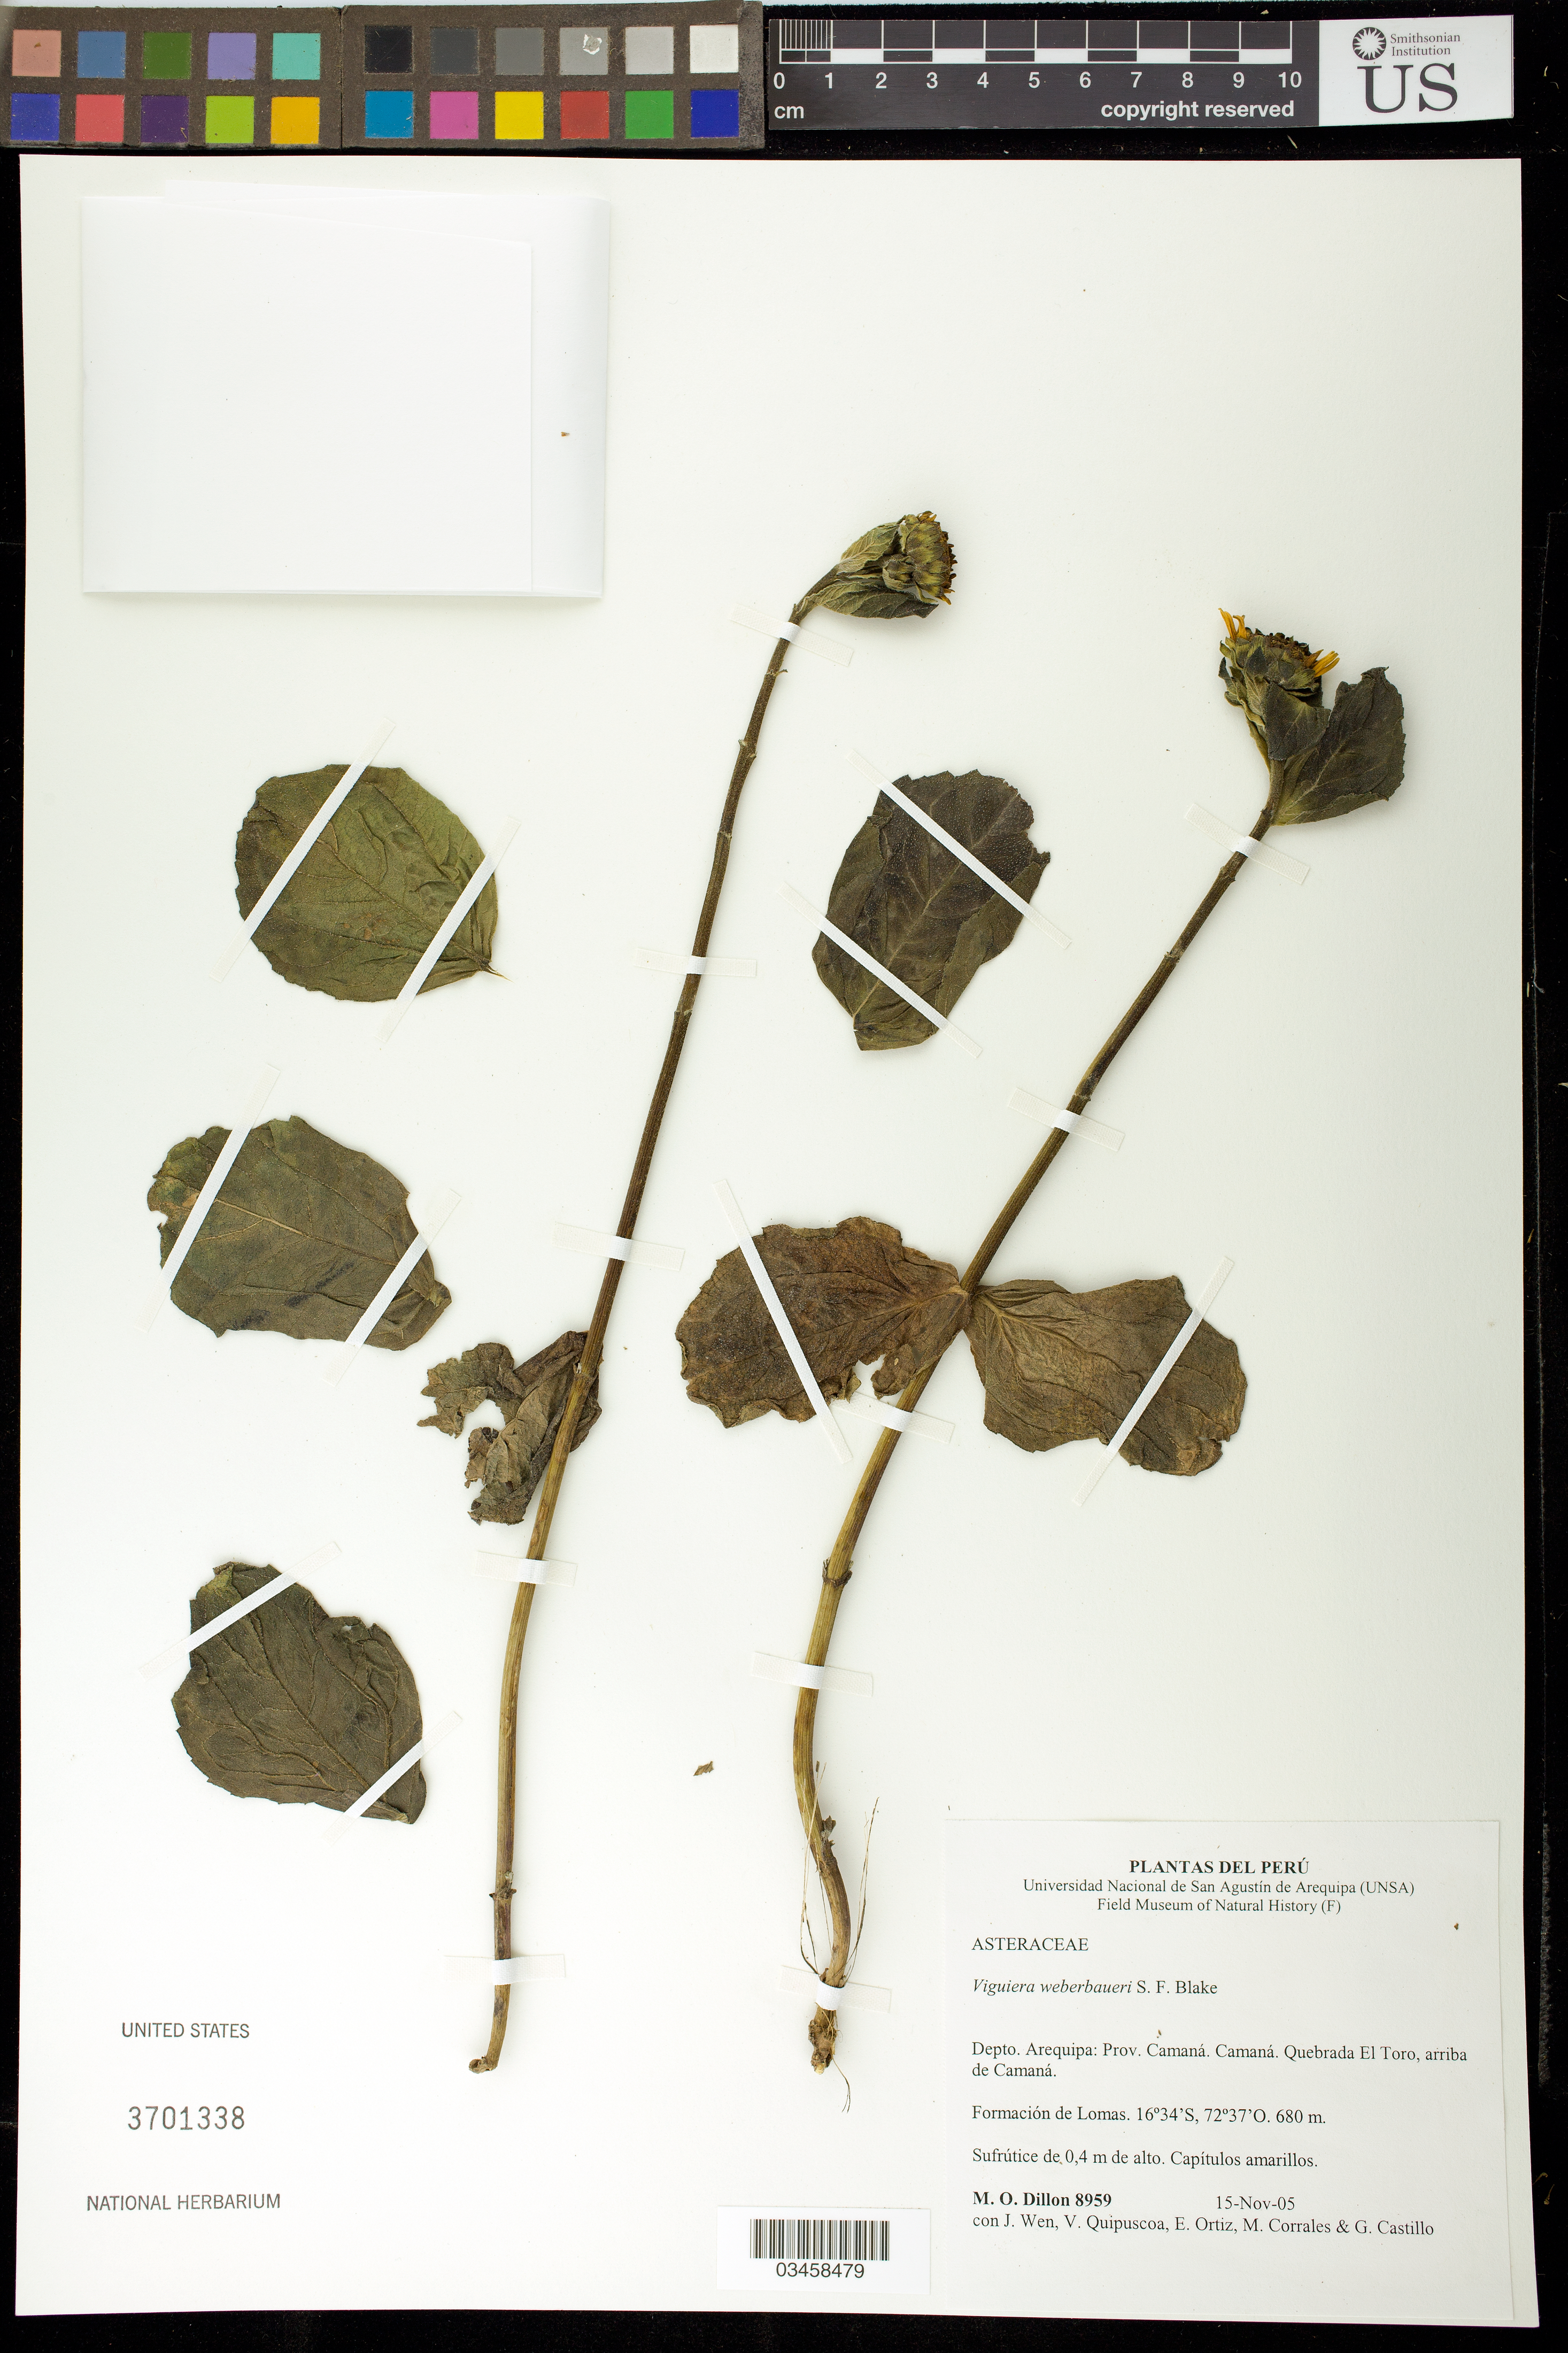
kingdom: Plantae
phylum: Tracheophyta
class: Magnoliopsida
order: Asterales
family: Asteraceae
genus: Viguiera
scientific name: Viguiera weberbaueri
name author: S.F. Blake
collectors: M. O. Dillon, J. Wen, V. Quipuscoa, E. Ortiz, M. Corrales & G. Castillo C.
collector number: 8959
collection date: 2005-11-15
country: Peru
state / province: Arequipa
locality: Prov Camana. Camana. Quebrada El Toro, arriba de Camana.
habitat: Formacion de Lomas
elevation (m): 680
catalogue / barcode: US 3701338